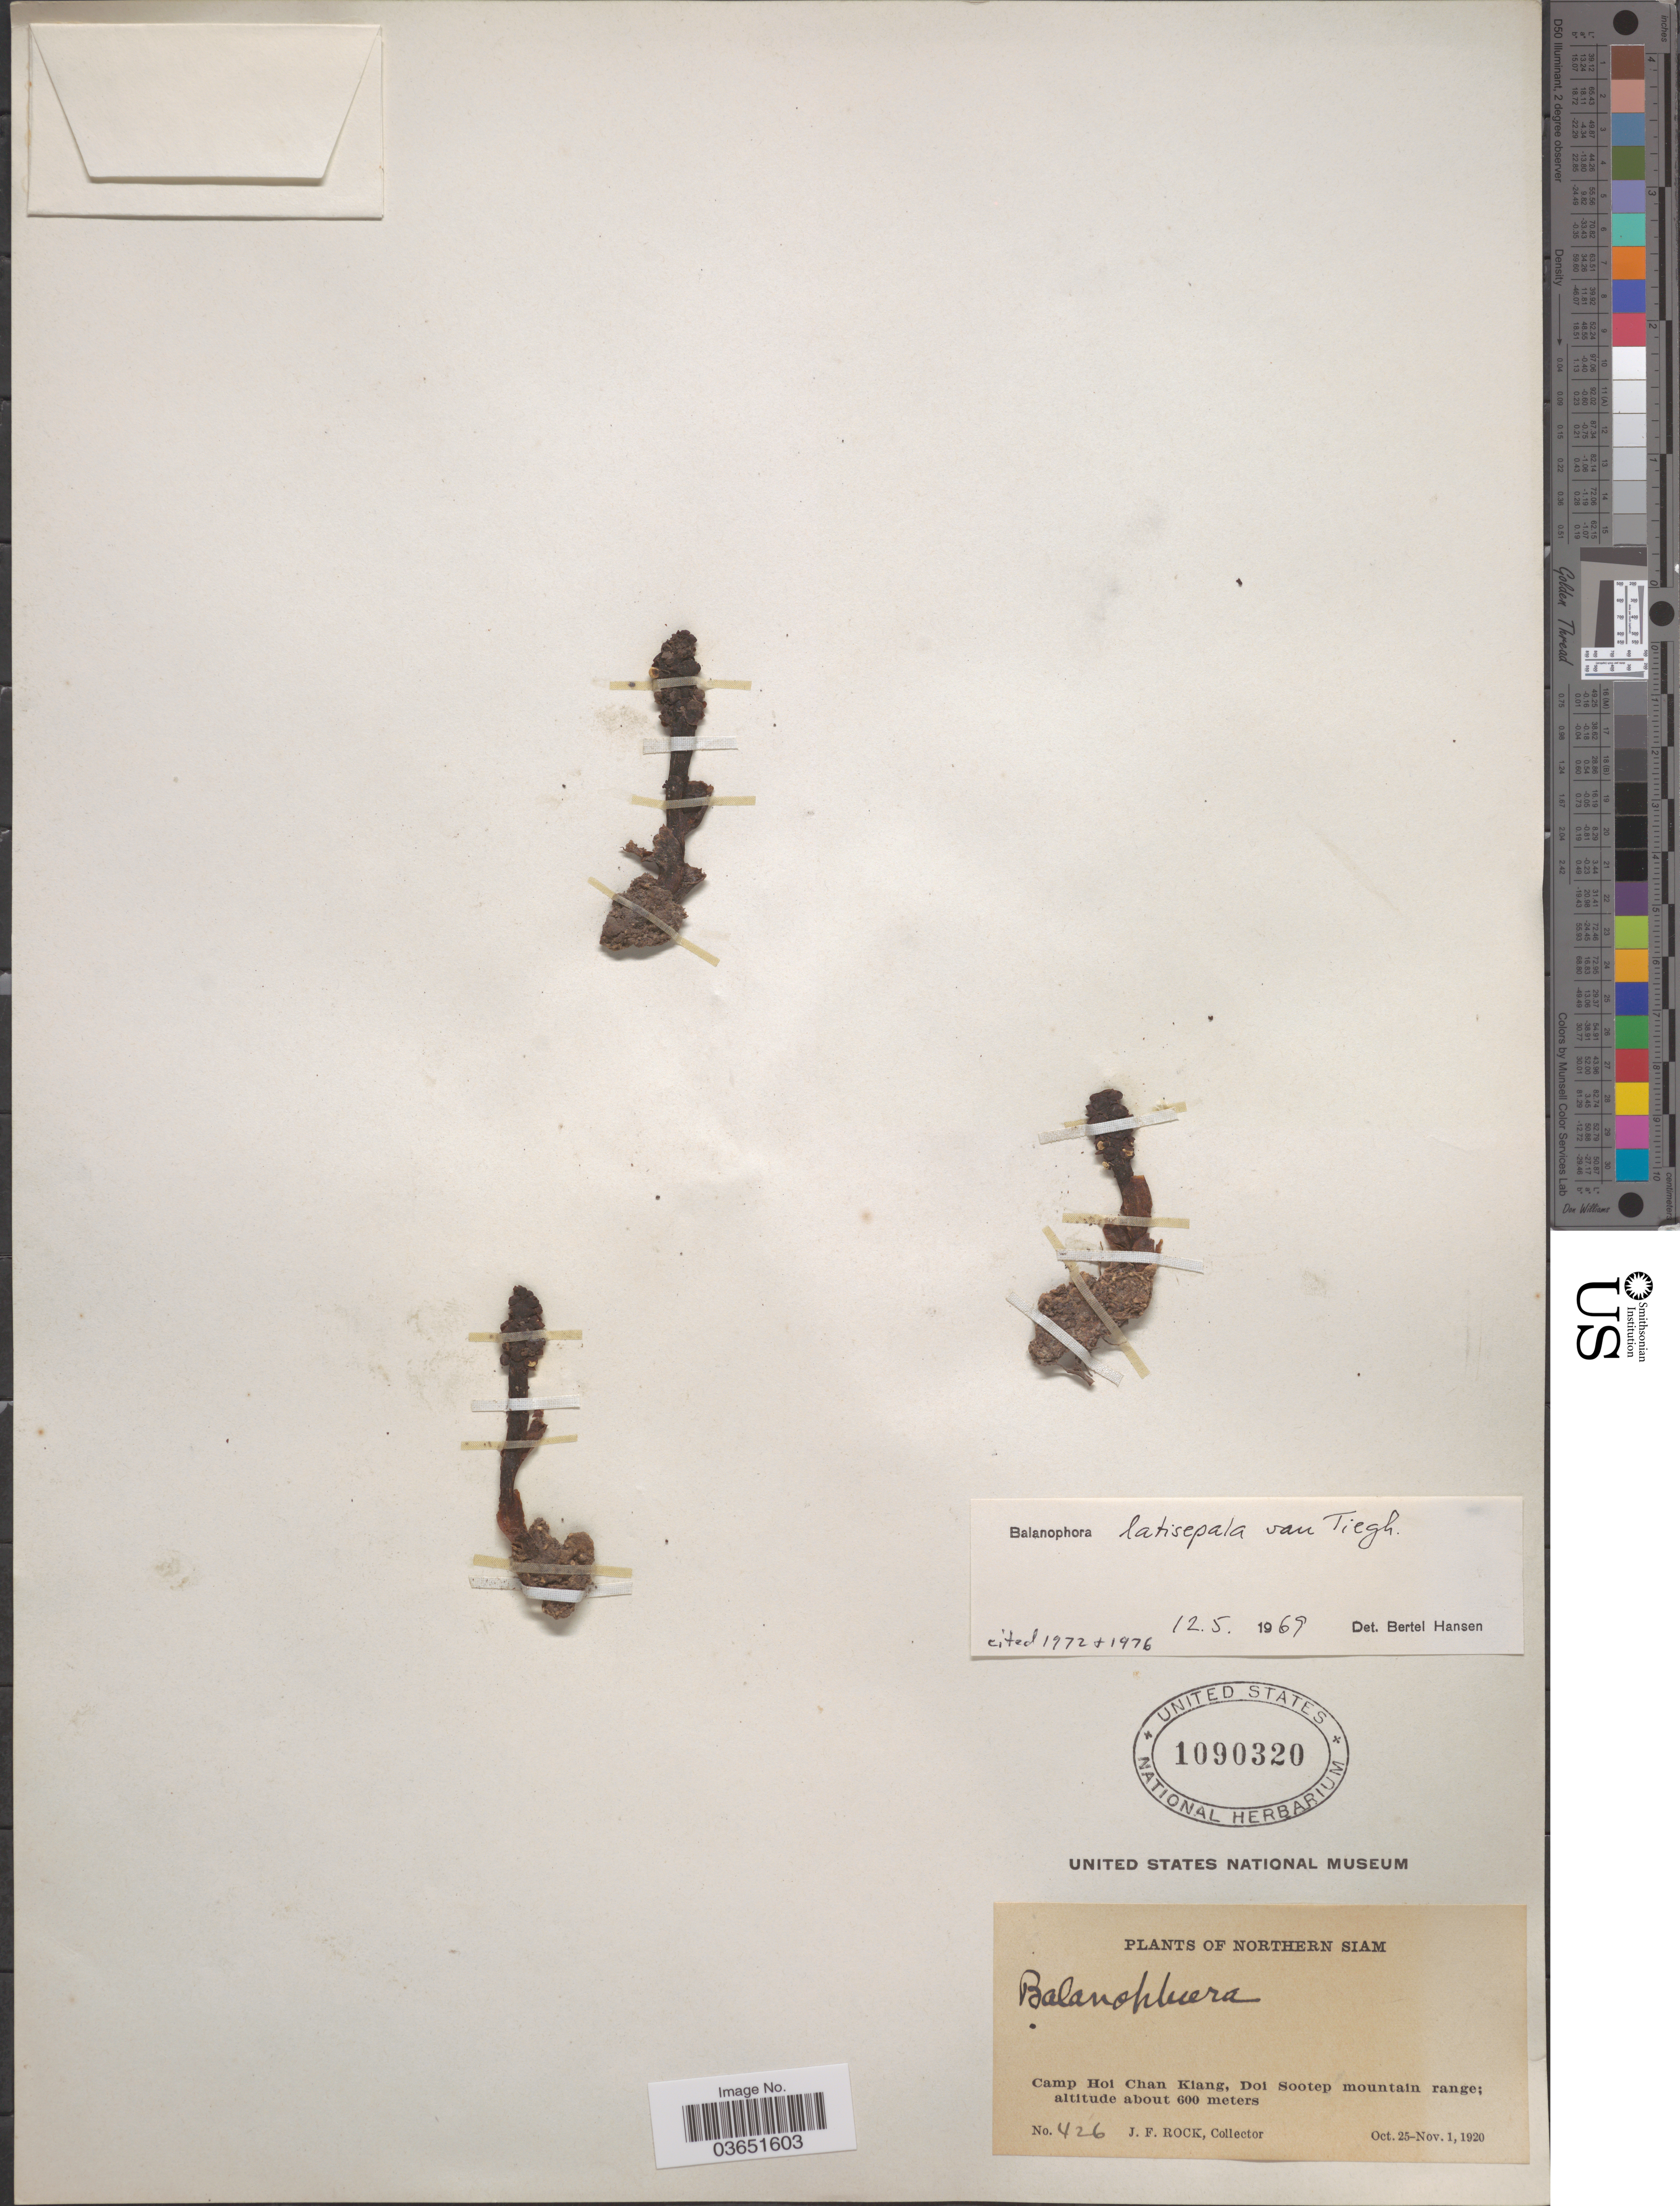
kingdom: Plantae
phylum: Tracheophyta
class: Magnoliopsida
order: Santalales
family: Balanophoraceae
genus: Balanophora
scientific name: Balanophora latisepala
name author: (Tiegh.)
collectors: J. Rock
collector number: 426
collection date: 1920-10-25/1920-11-01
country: Thailand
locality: Northern Siam. Camp Hoi Chan Kiang, Doi Sootep mountain range.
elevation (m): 600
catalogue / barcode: US 1090320